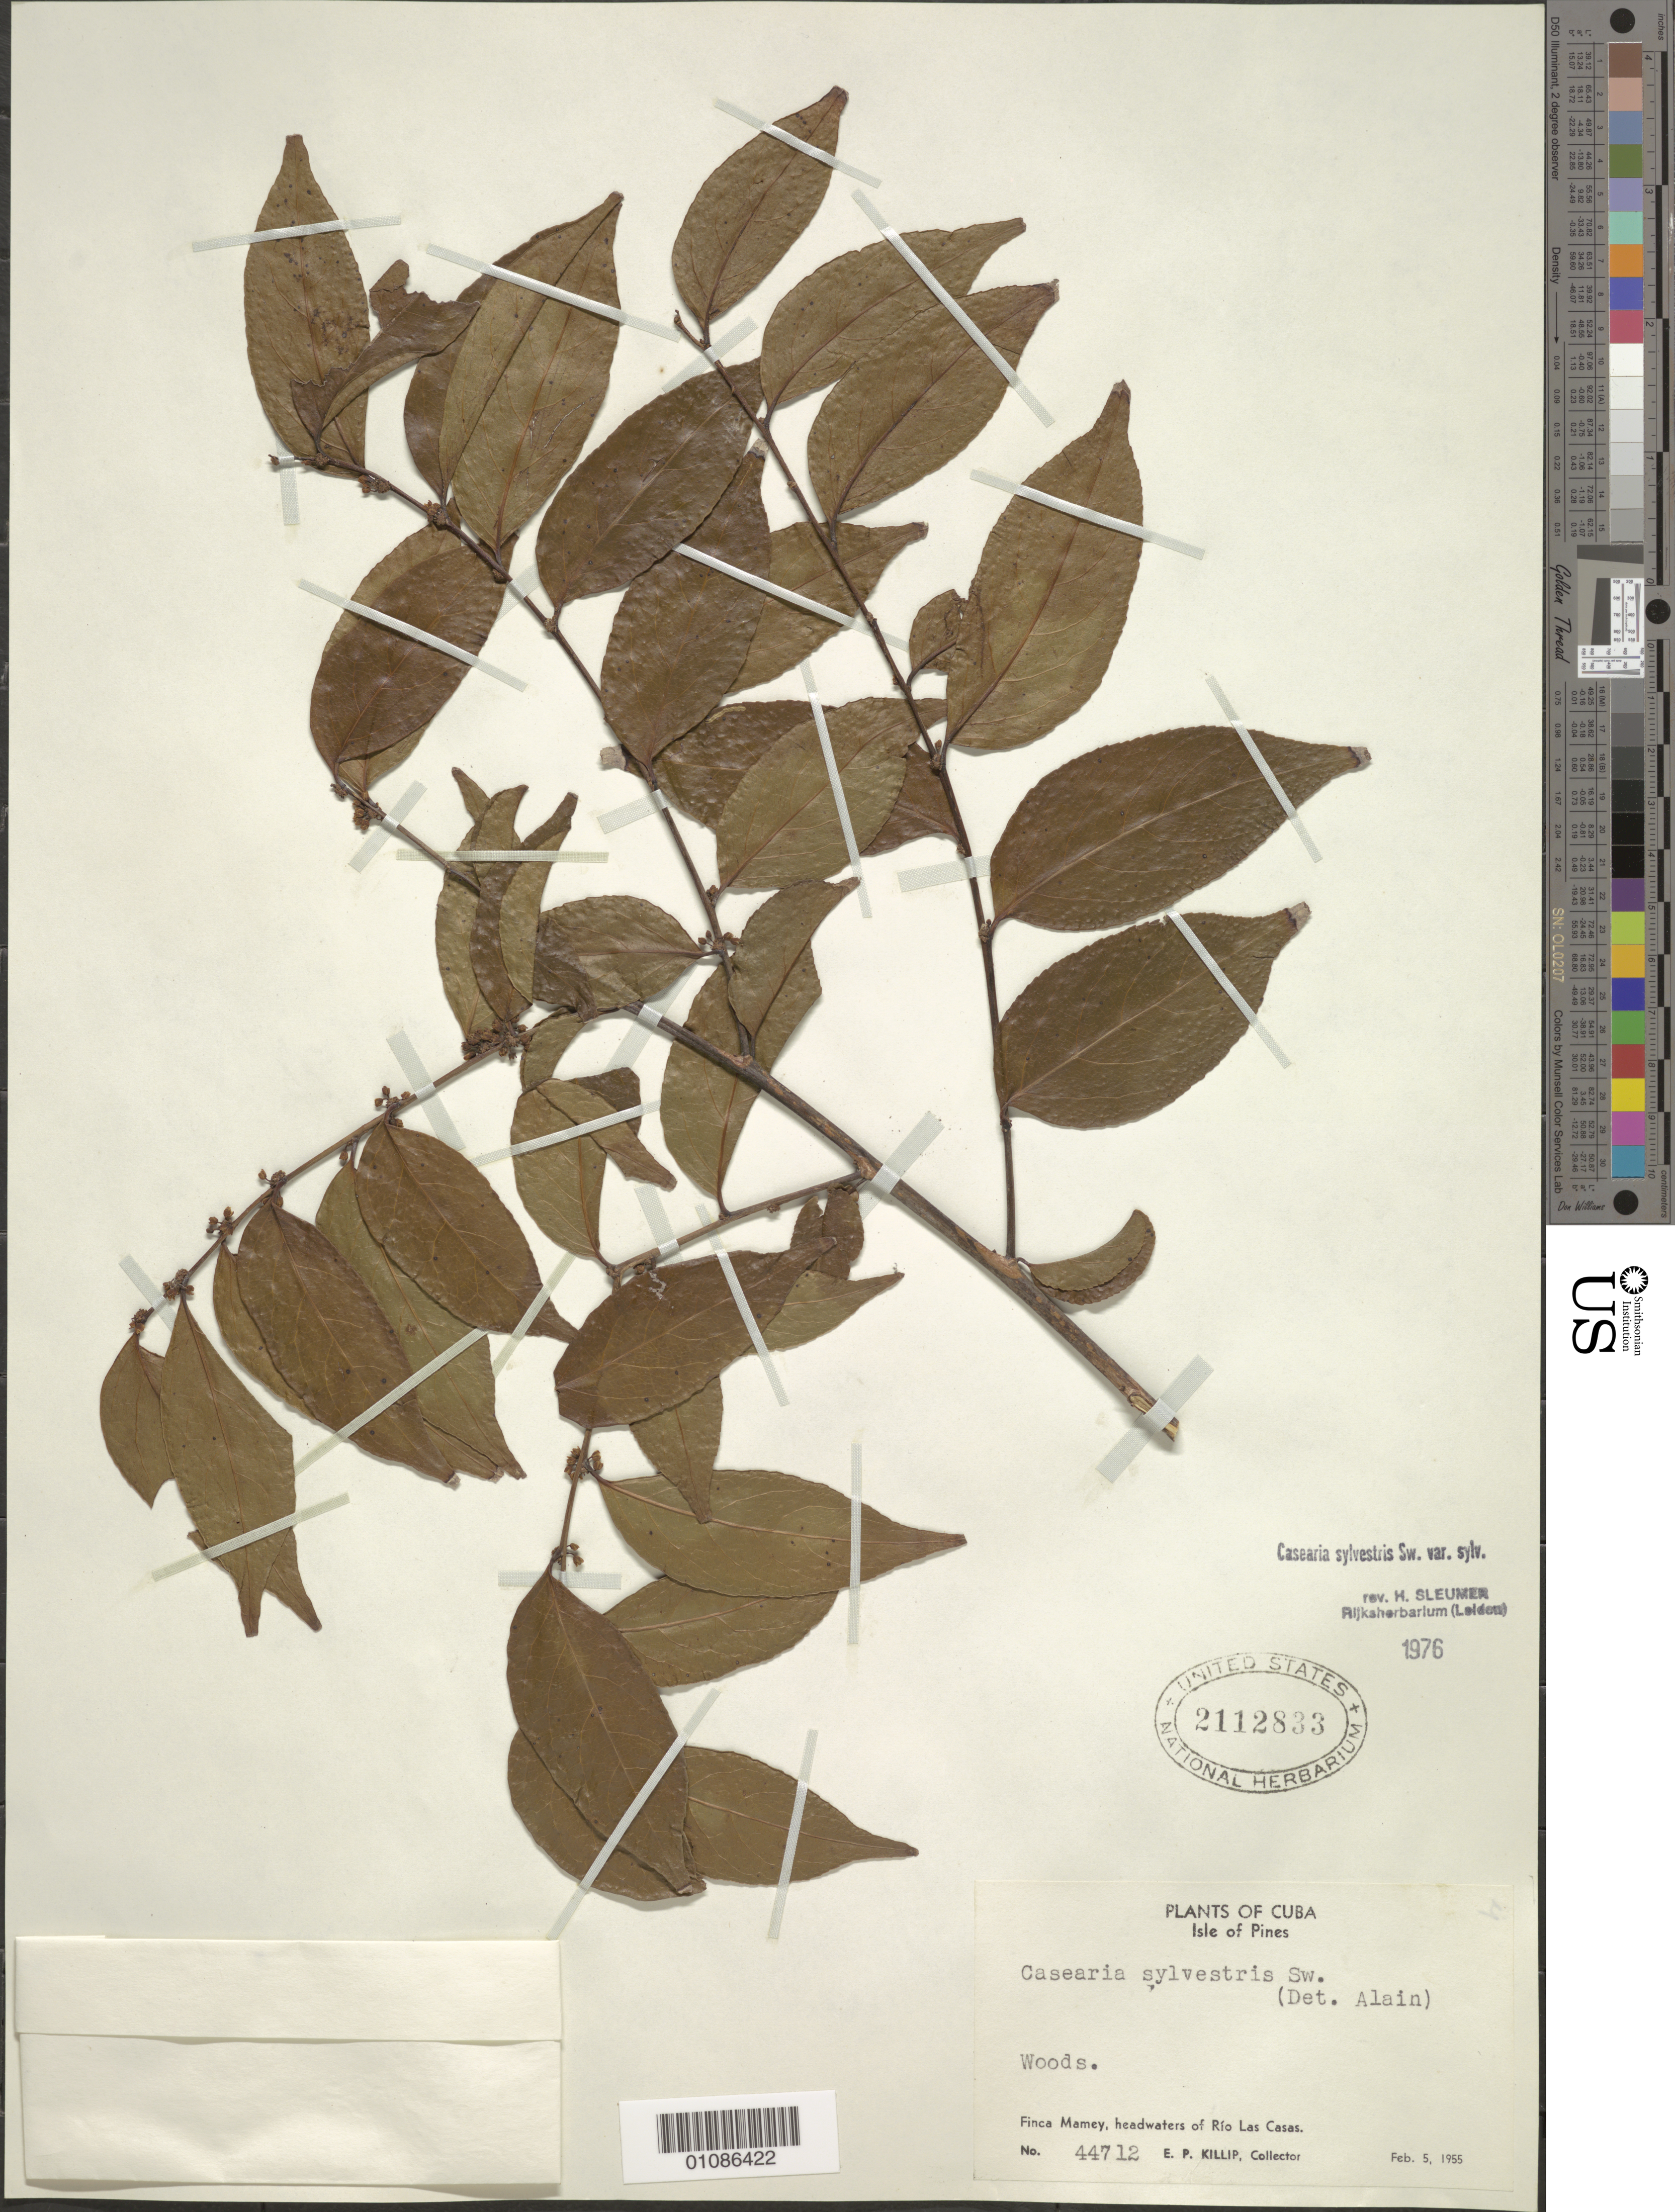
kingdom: Plantae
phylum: Tracheophyta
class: Magnoliopsida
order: Malpighiales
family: Salicaceae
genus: Casearia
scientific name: Casearia sylvestris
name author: Sw.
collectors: E. P. Killip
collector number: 44712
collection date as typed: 05 Feb 1955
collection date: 1955-02-05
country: Cuba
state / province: Isla de La Juventud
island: Isla de la Juventud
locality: Isle of Pines, Finca Mamey, headwaters of Rio Las Casas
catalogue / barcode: US 2112833